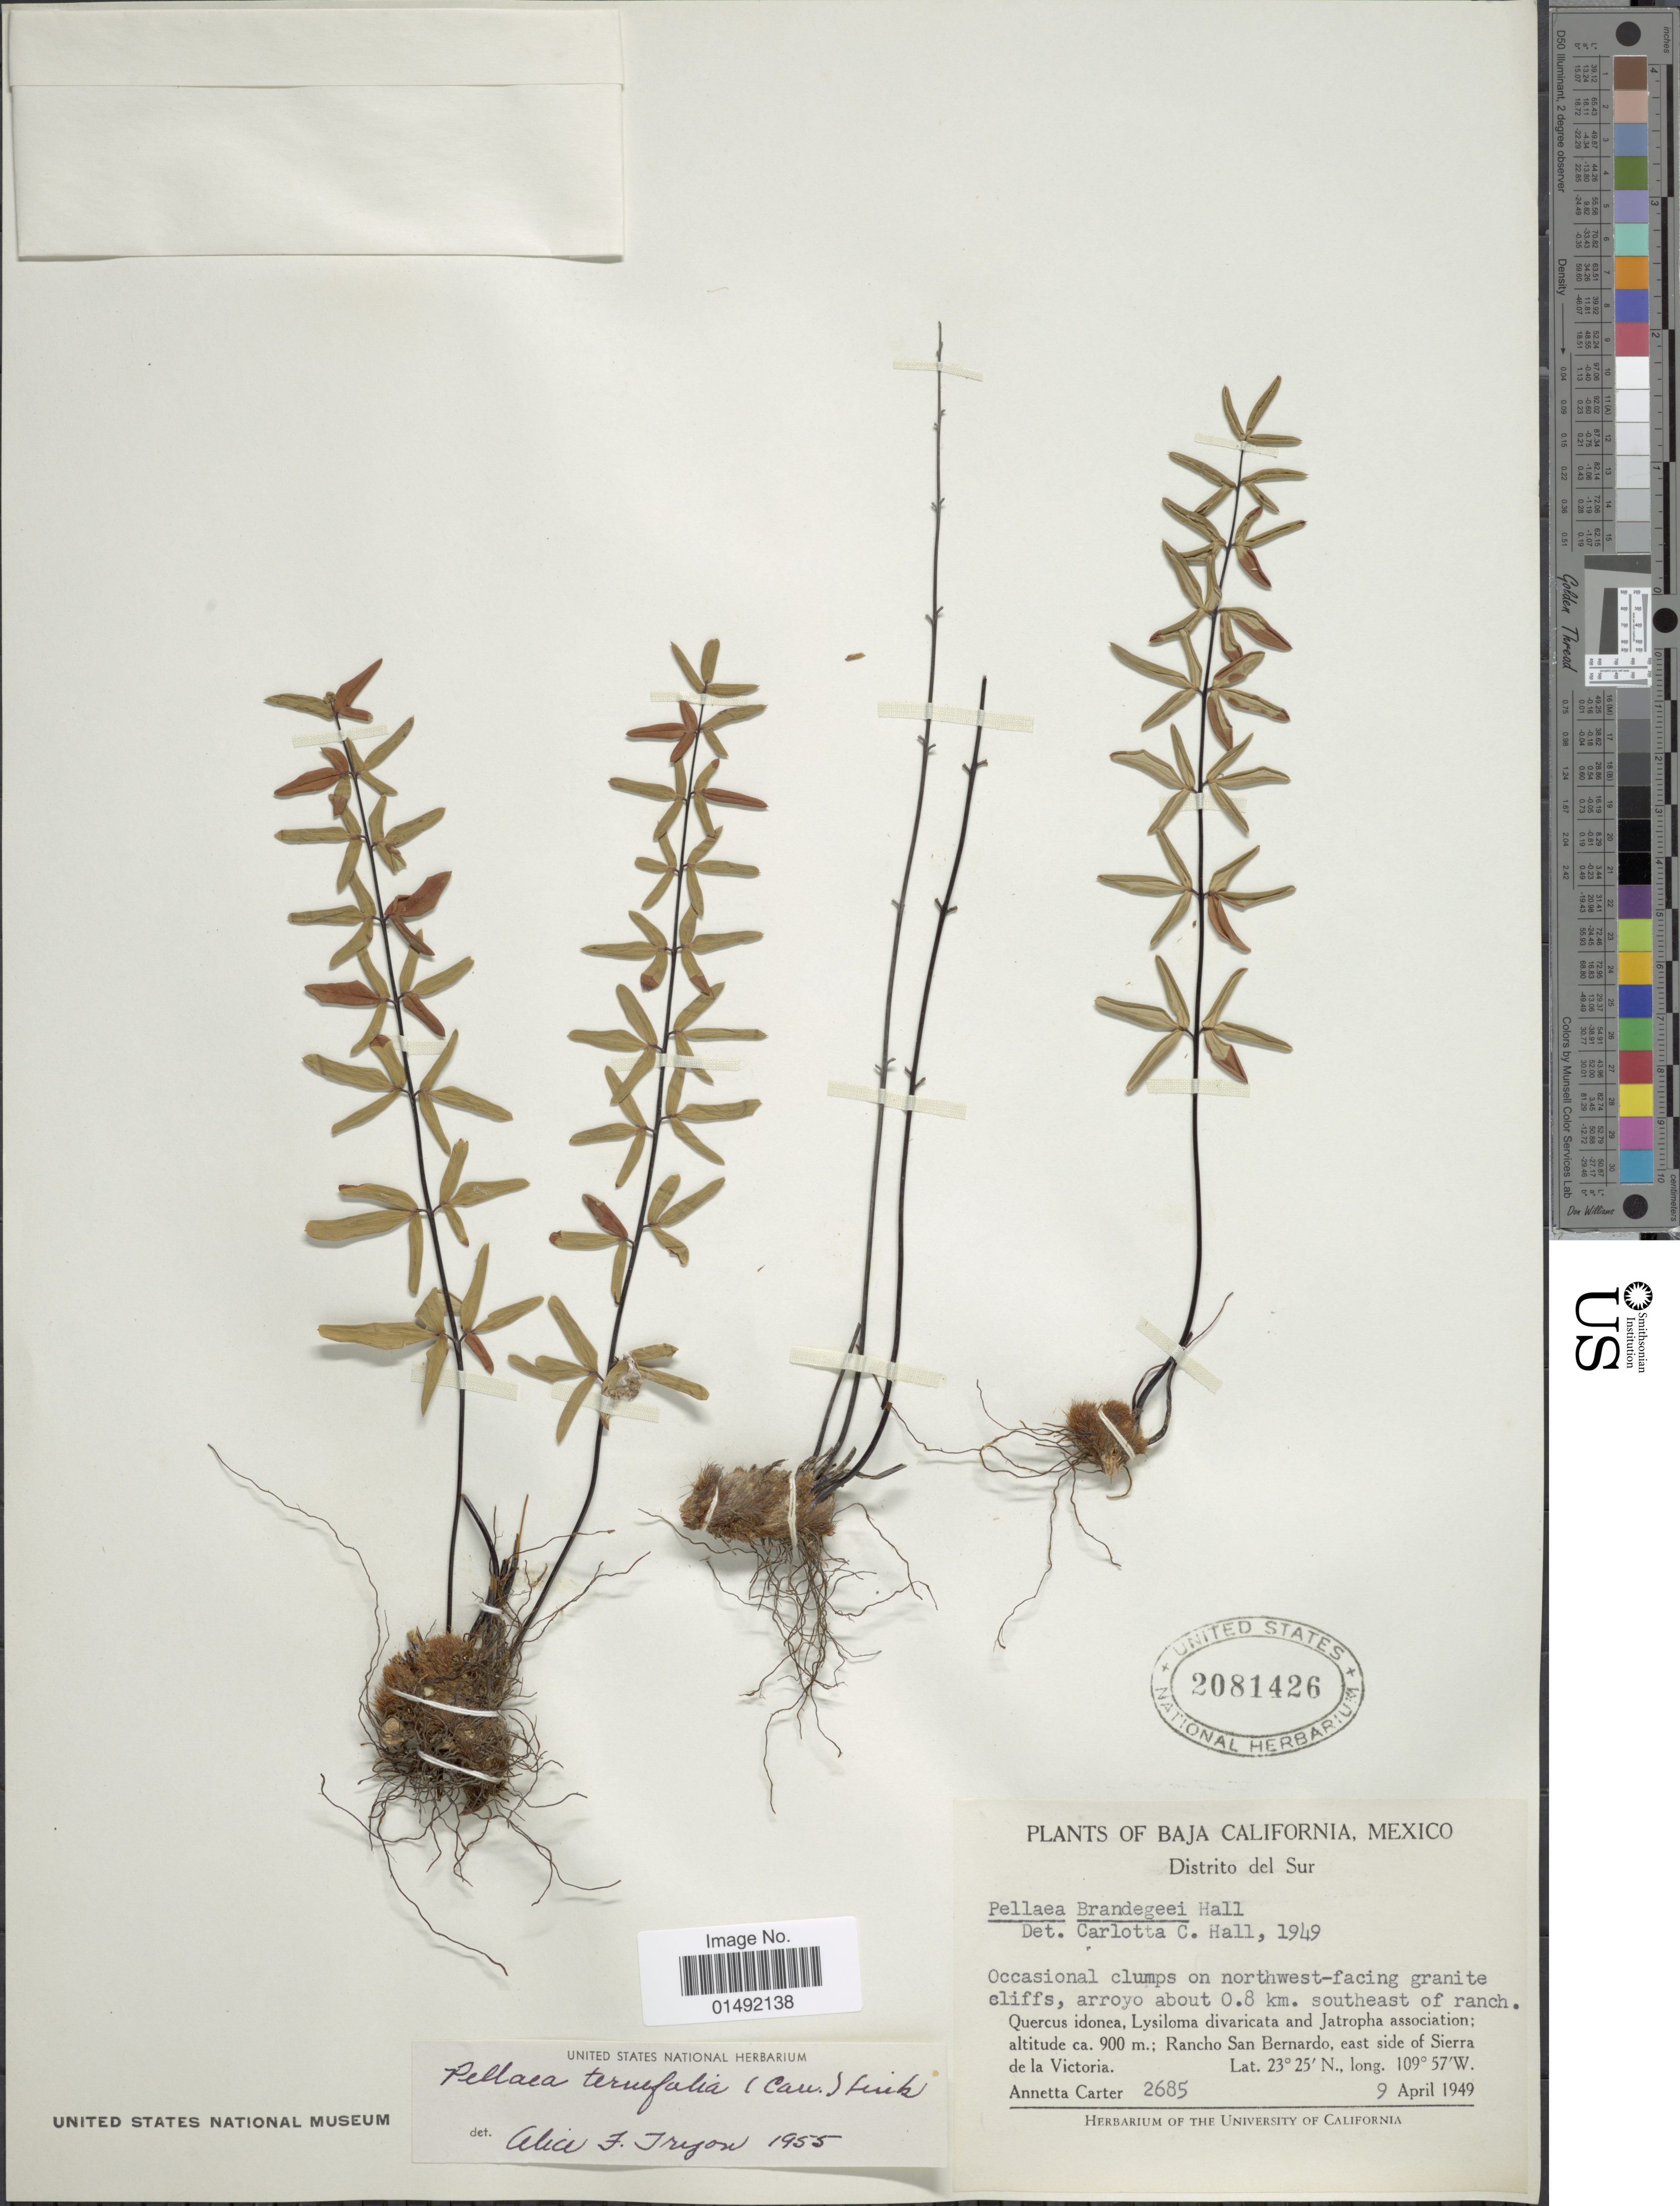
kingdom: Plantae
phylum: Tracheophyta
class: Polypodiopsida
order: Polypodiales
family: Pteridaceae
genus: Pellaea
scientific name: Pellaea ternifolia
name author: (Cav.) Link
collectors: A. Carter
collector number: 2685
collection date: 1949-04-09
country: Mexico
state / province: Baja California Sur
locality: Distrito del Sur, Occasional clumps on northwest-facing granite, arroyo about 0.8 km. southeast of ranch. Rancho San Bernardo, east side of Sierra de la Victoria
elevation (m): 900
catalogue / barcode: US 2081426